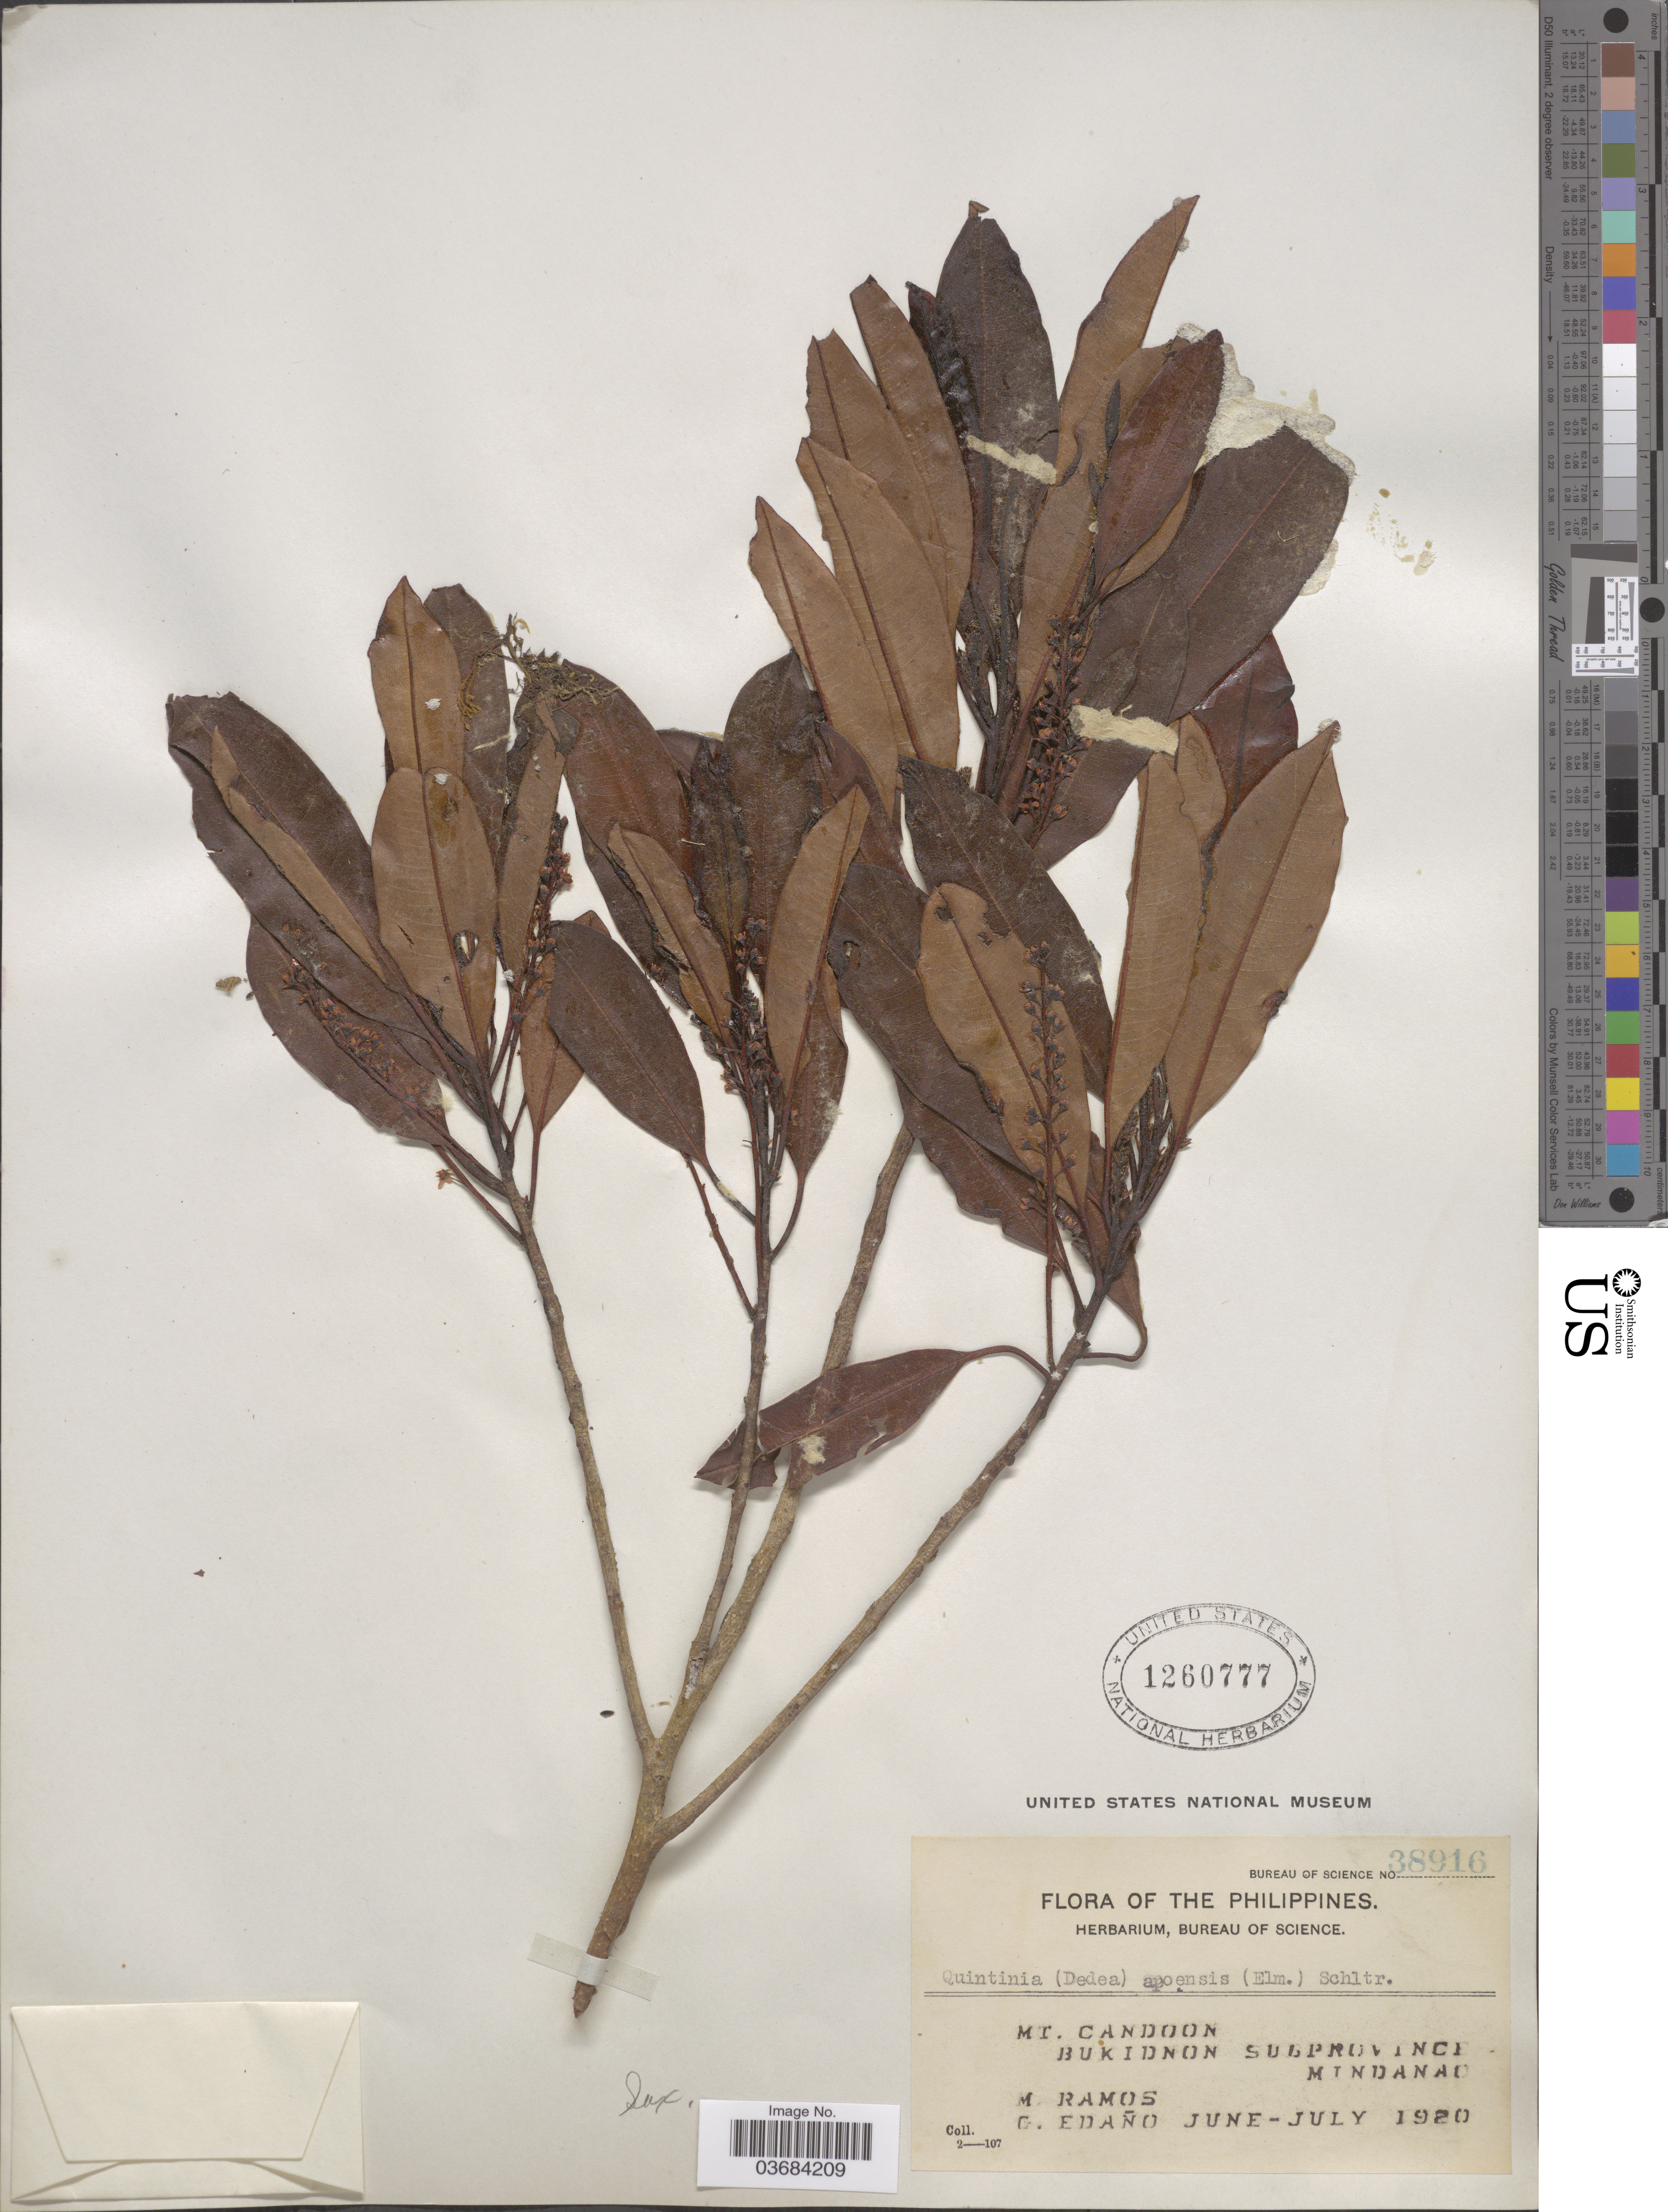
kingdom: Plantae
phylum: Tracheophyta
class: Magnoliopsida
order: Paracryphiales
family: Paracryphiaceae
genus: Quintinia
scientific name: Quintinia apoensis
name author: (Elmer) Schltr.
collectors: M. Ramos & G. Edaño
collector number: Bureau of Science 38916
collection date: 1920-06/1920-07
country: Philippines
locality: Mt. Candoon. Bukidnon Subprovince. Mindanao.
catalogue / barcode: US 1260777